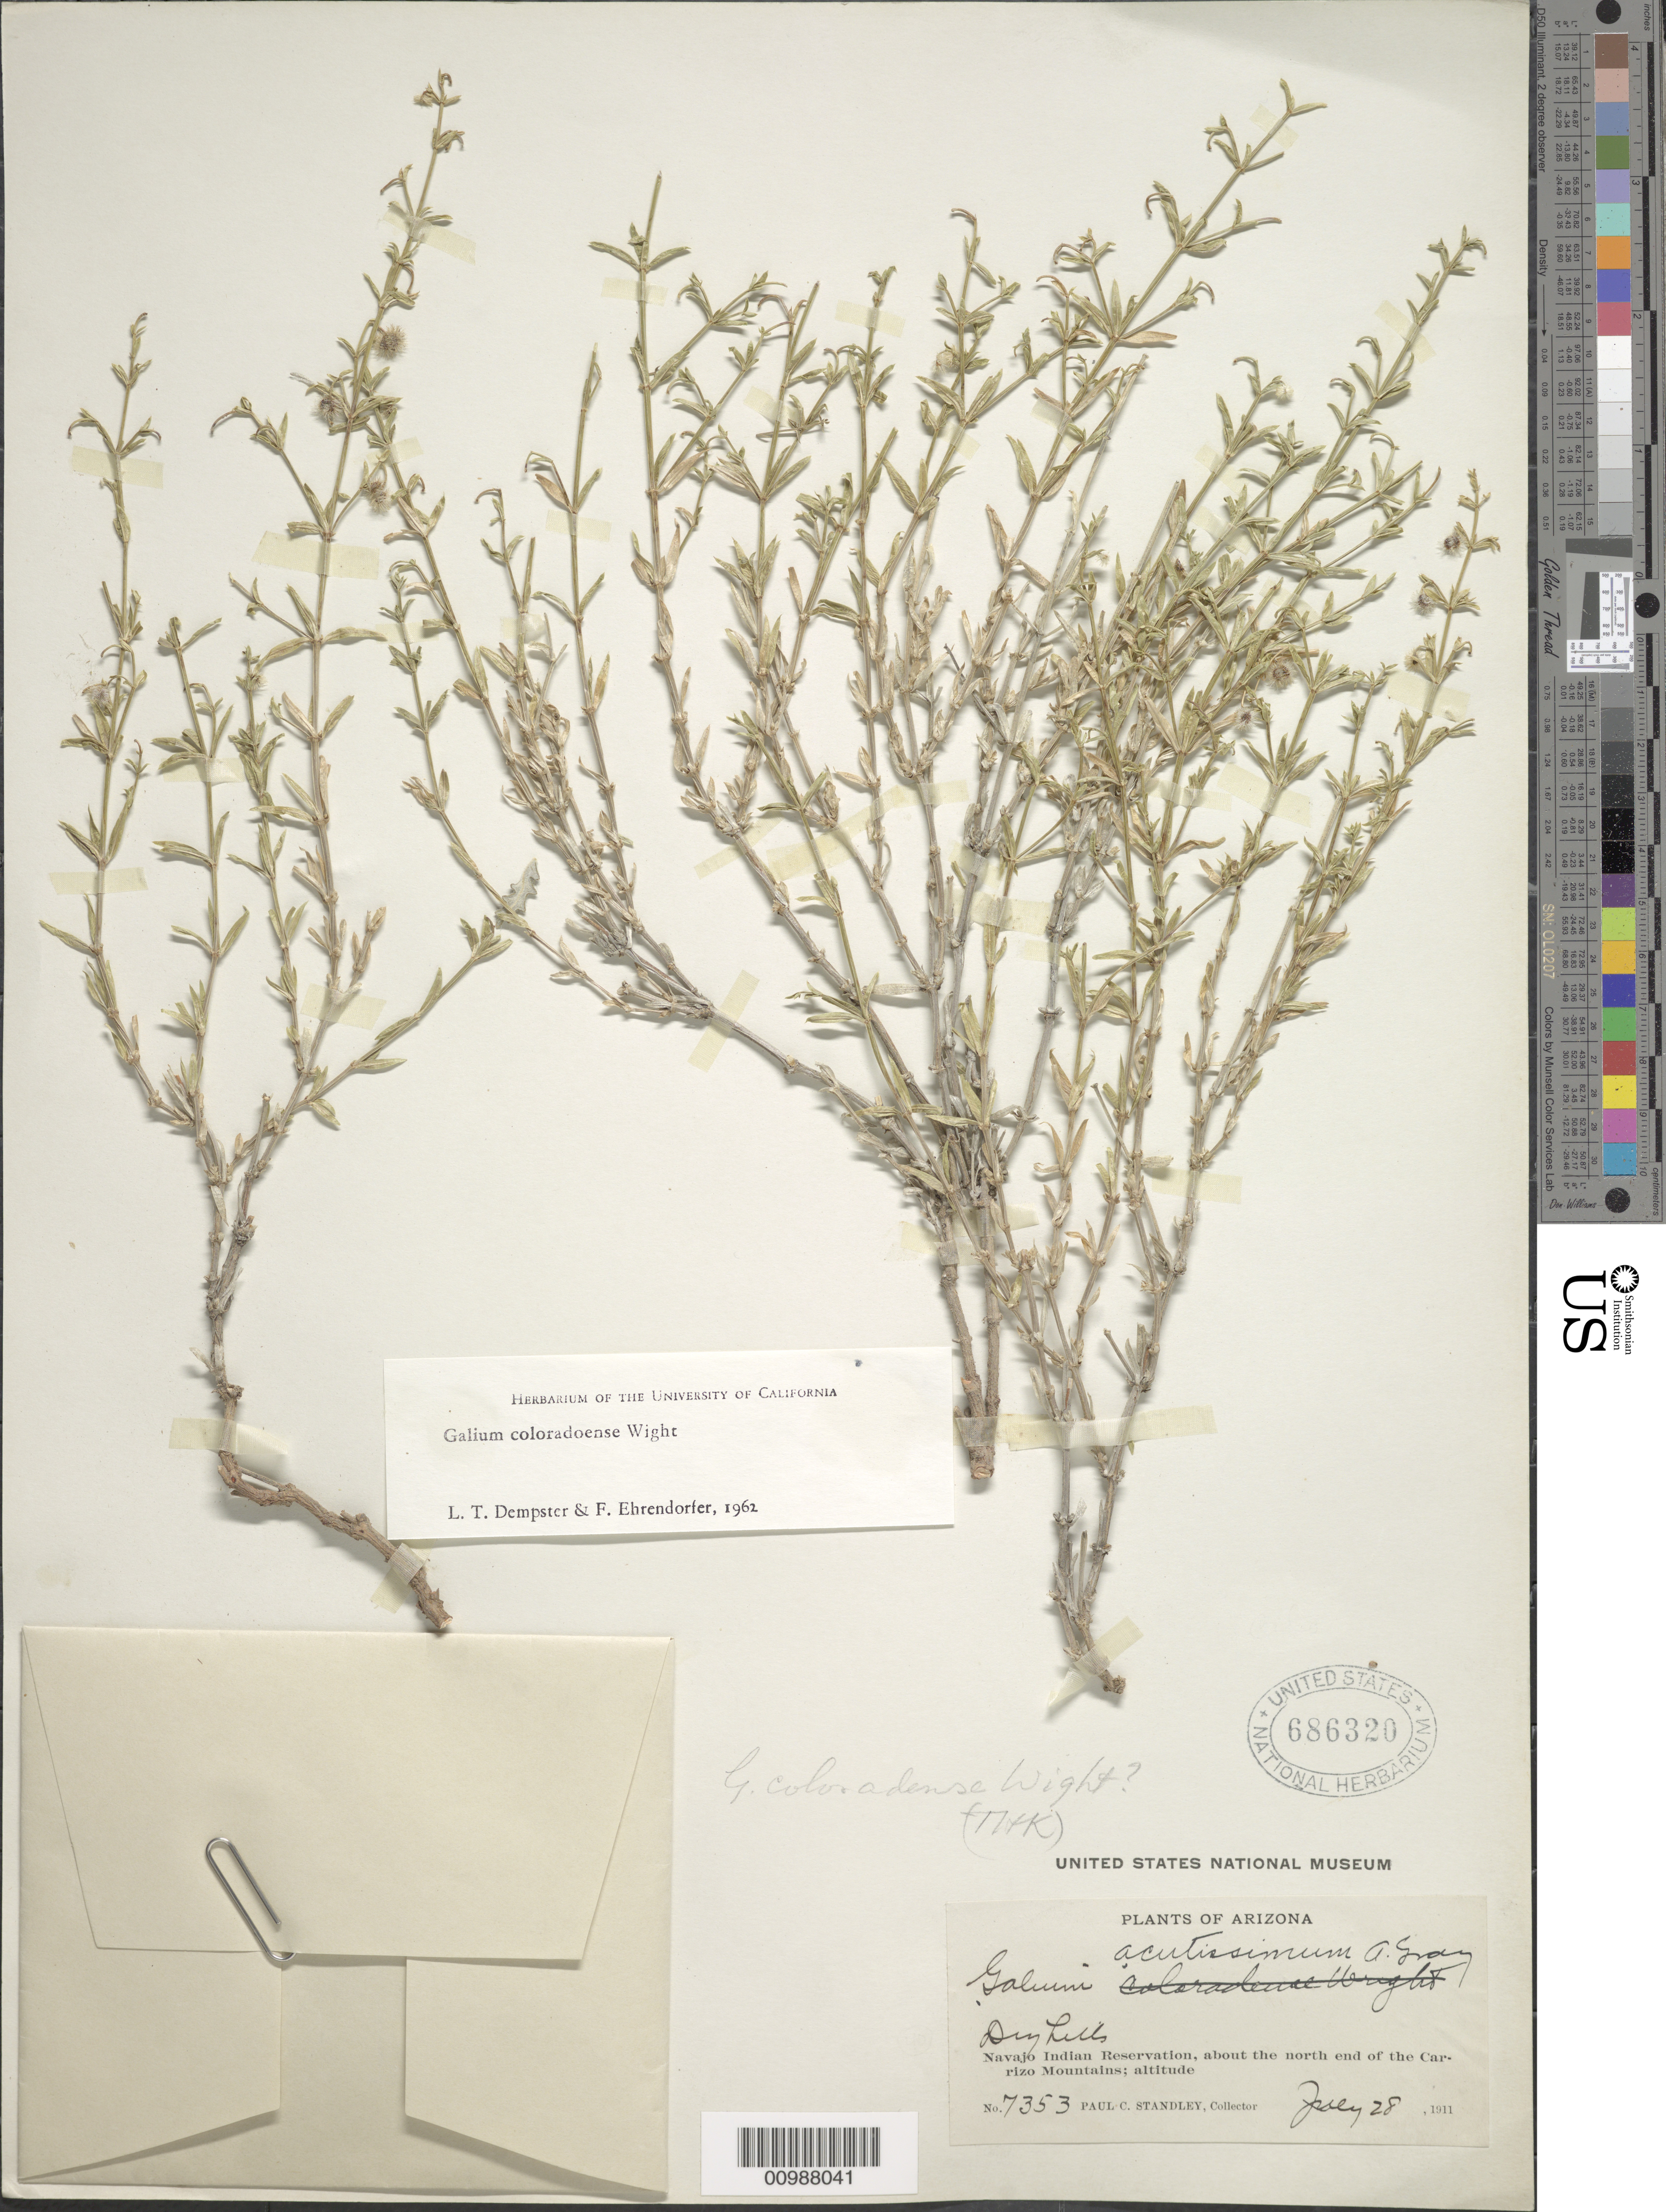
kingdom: Plantae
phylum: Tracheophyta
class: Magnoliopsida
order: Gentianales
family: Rubiaceae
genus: Galium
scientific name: Galium coloradoense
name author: W.F. Wright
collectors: P. C. Standley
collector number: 7353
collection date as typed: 28 Jul 1911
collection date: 1911-07-28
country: United States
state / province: Arizona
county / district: Apache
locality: Navajo Indian Reservation, N. end of the Carrizo Mts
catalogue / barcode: US 686320